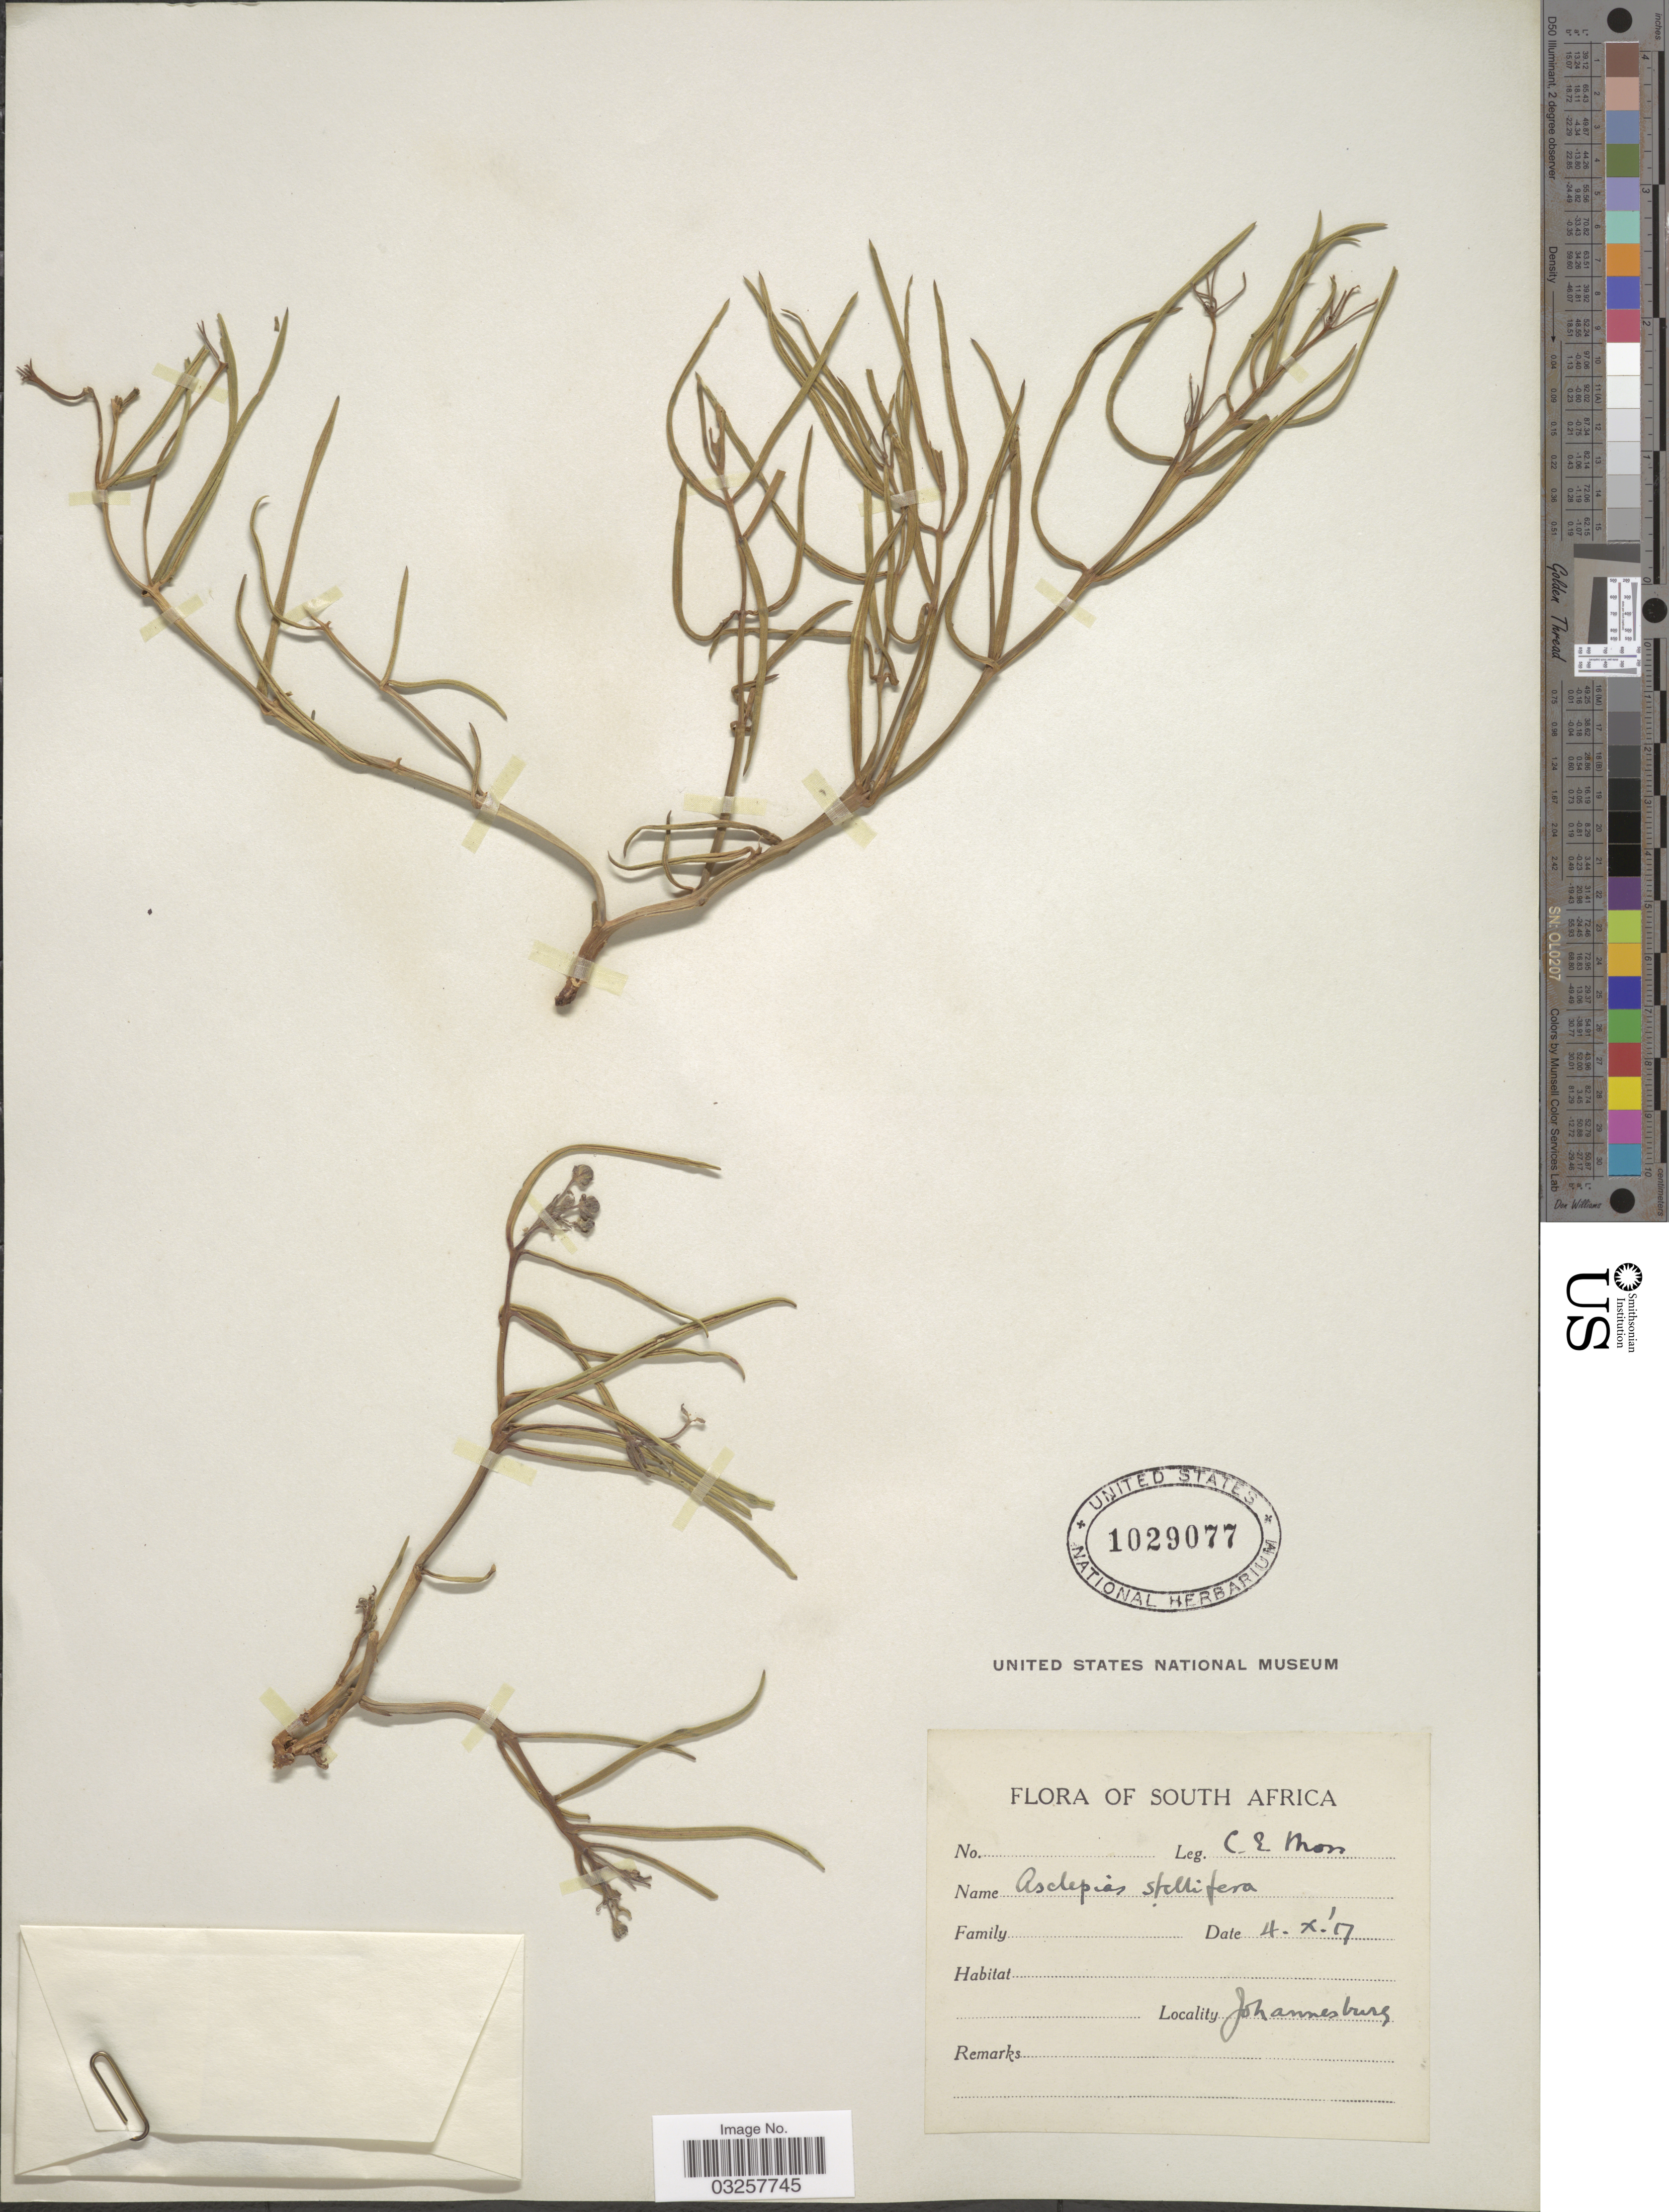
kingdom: Plantae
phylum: Tracheophyta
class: Magnoliopsida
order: Gentianales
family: Apocynaceae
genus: Asclepias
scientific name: Asclepias stellifera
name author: Schltr.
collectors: C. E. Moss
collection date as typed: Transcribed d/m/y: 4/10/57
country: South Africa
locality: Johannesburg.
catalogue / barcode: US 1029077